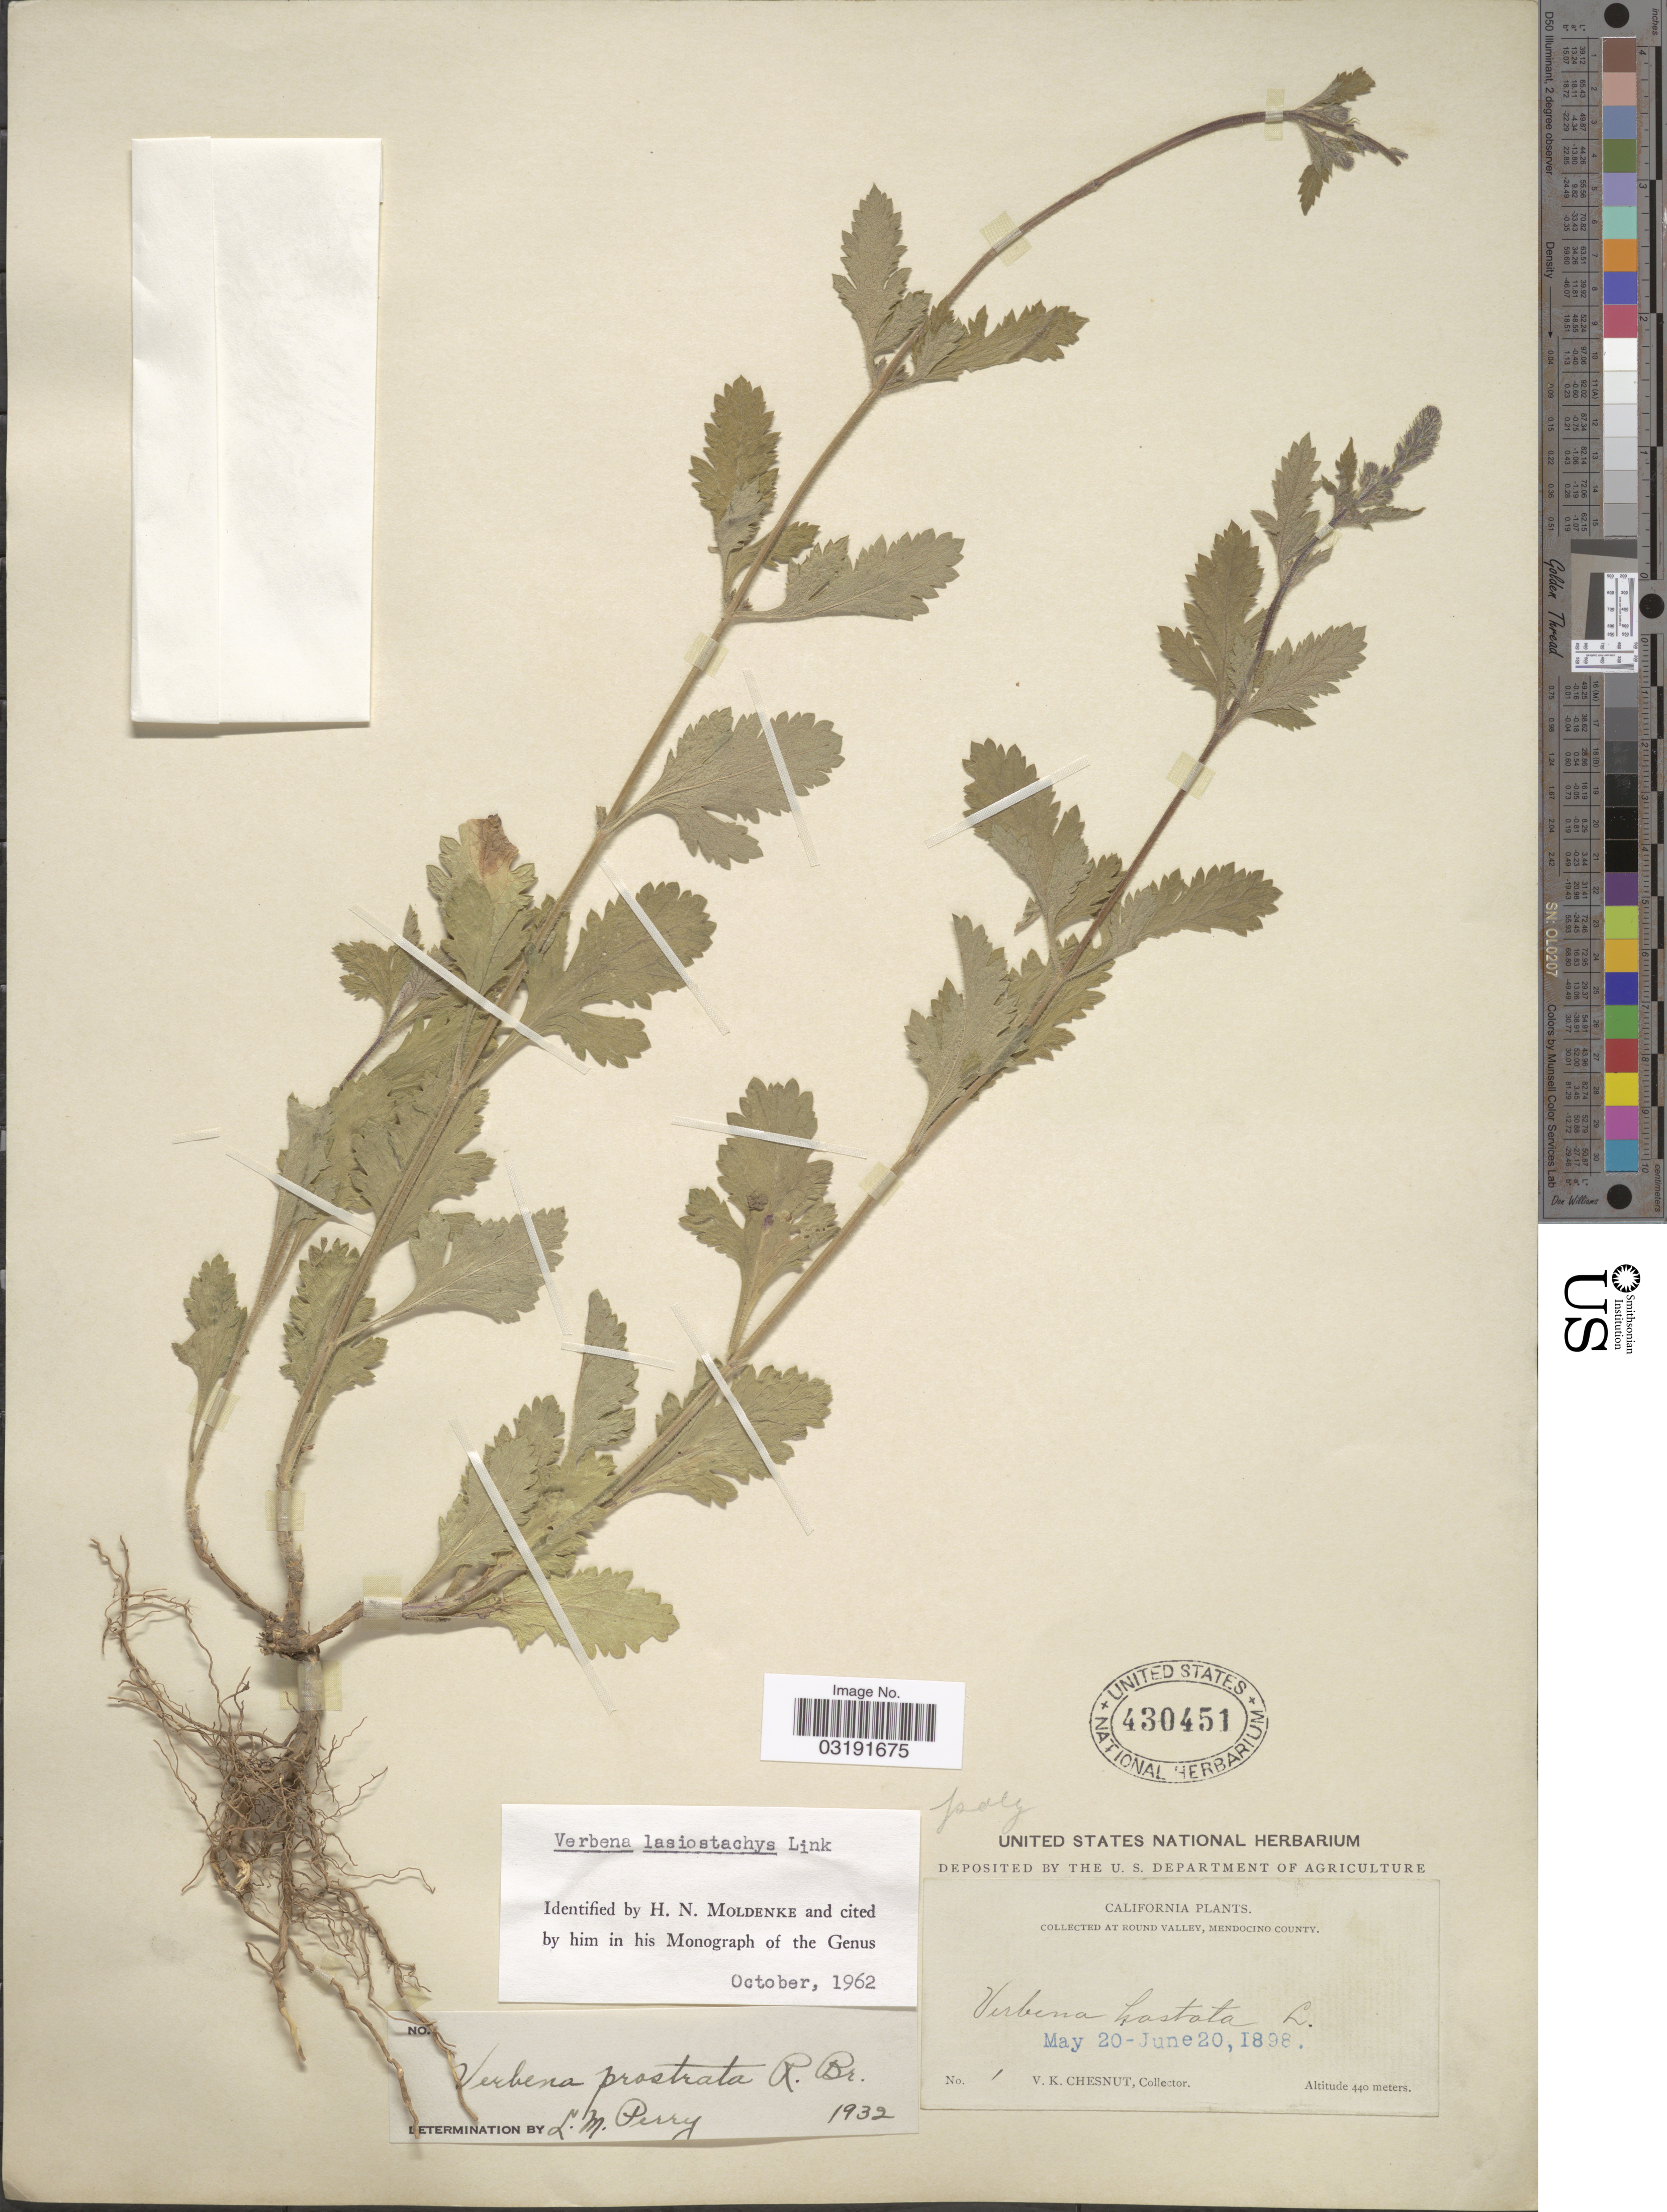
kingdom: Plantae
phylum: Tracheophyta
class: Magnoliopsida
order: Lamiales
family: Verbenaceae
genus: Verbena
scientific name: Verbena lasiostachys var. lasiostachys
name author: Link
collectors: V. Chesnut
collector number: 1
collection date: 1898-05-20/1898-06-20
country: United States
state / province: California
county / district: Mendocino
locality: At Round Valley, Mendocino County.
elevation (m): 440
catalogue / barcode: US 430451